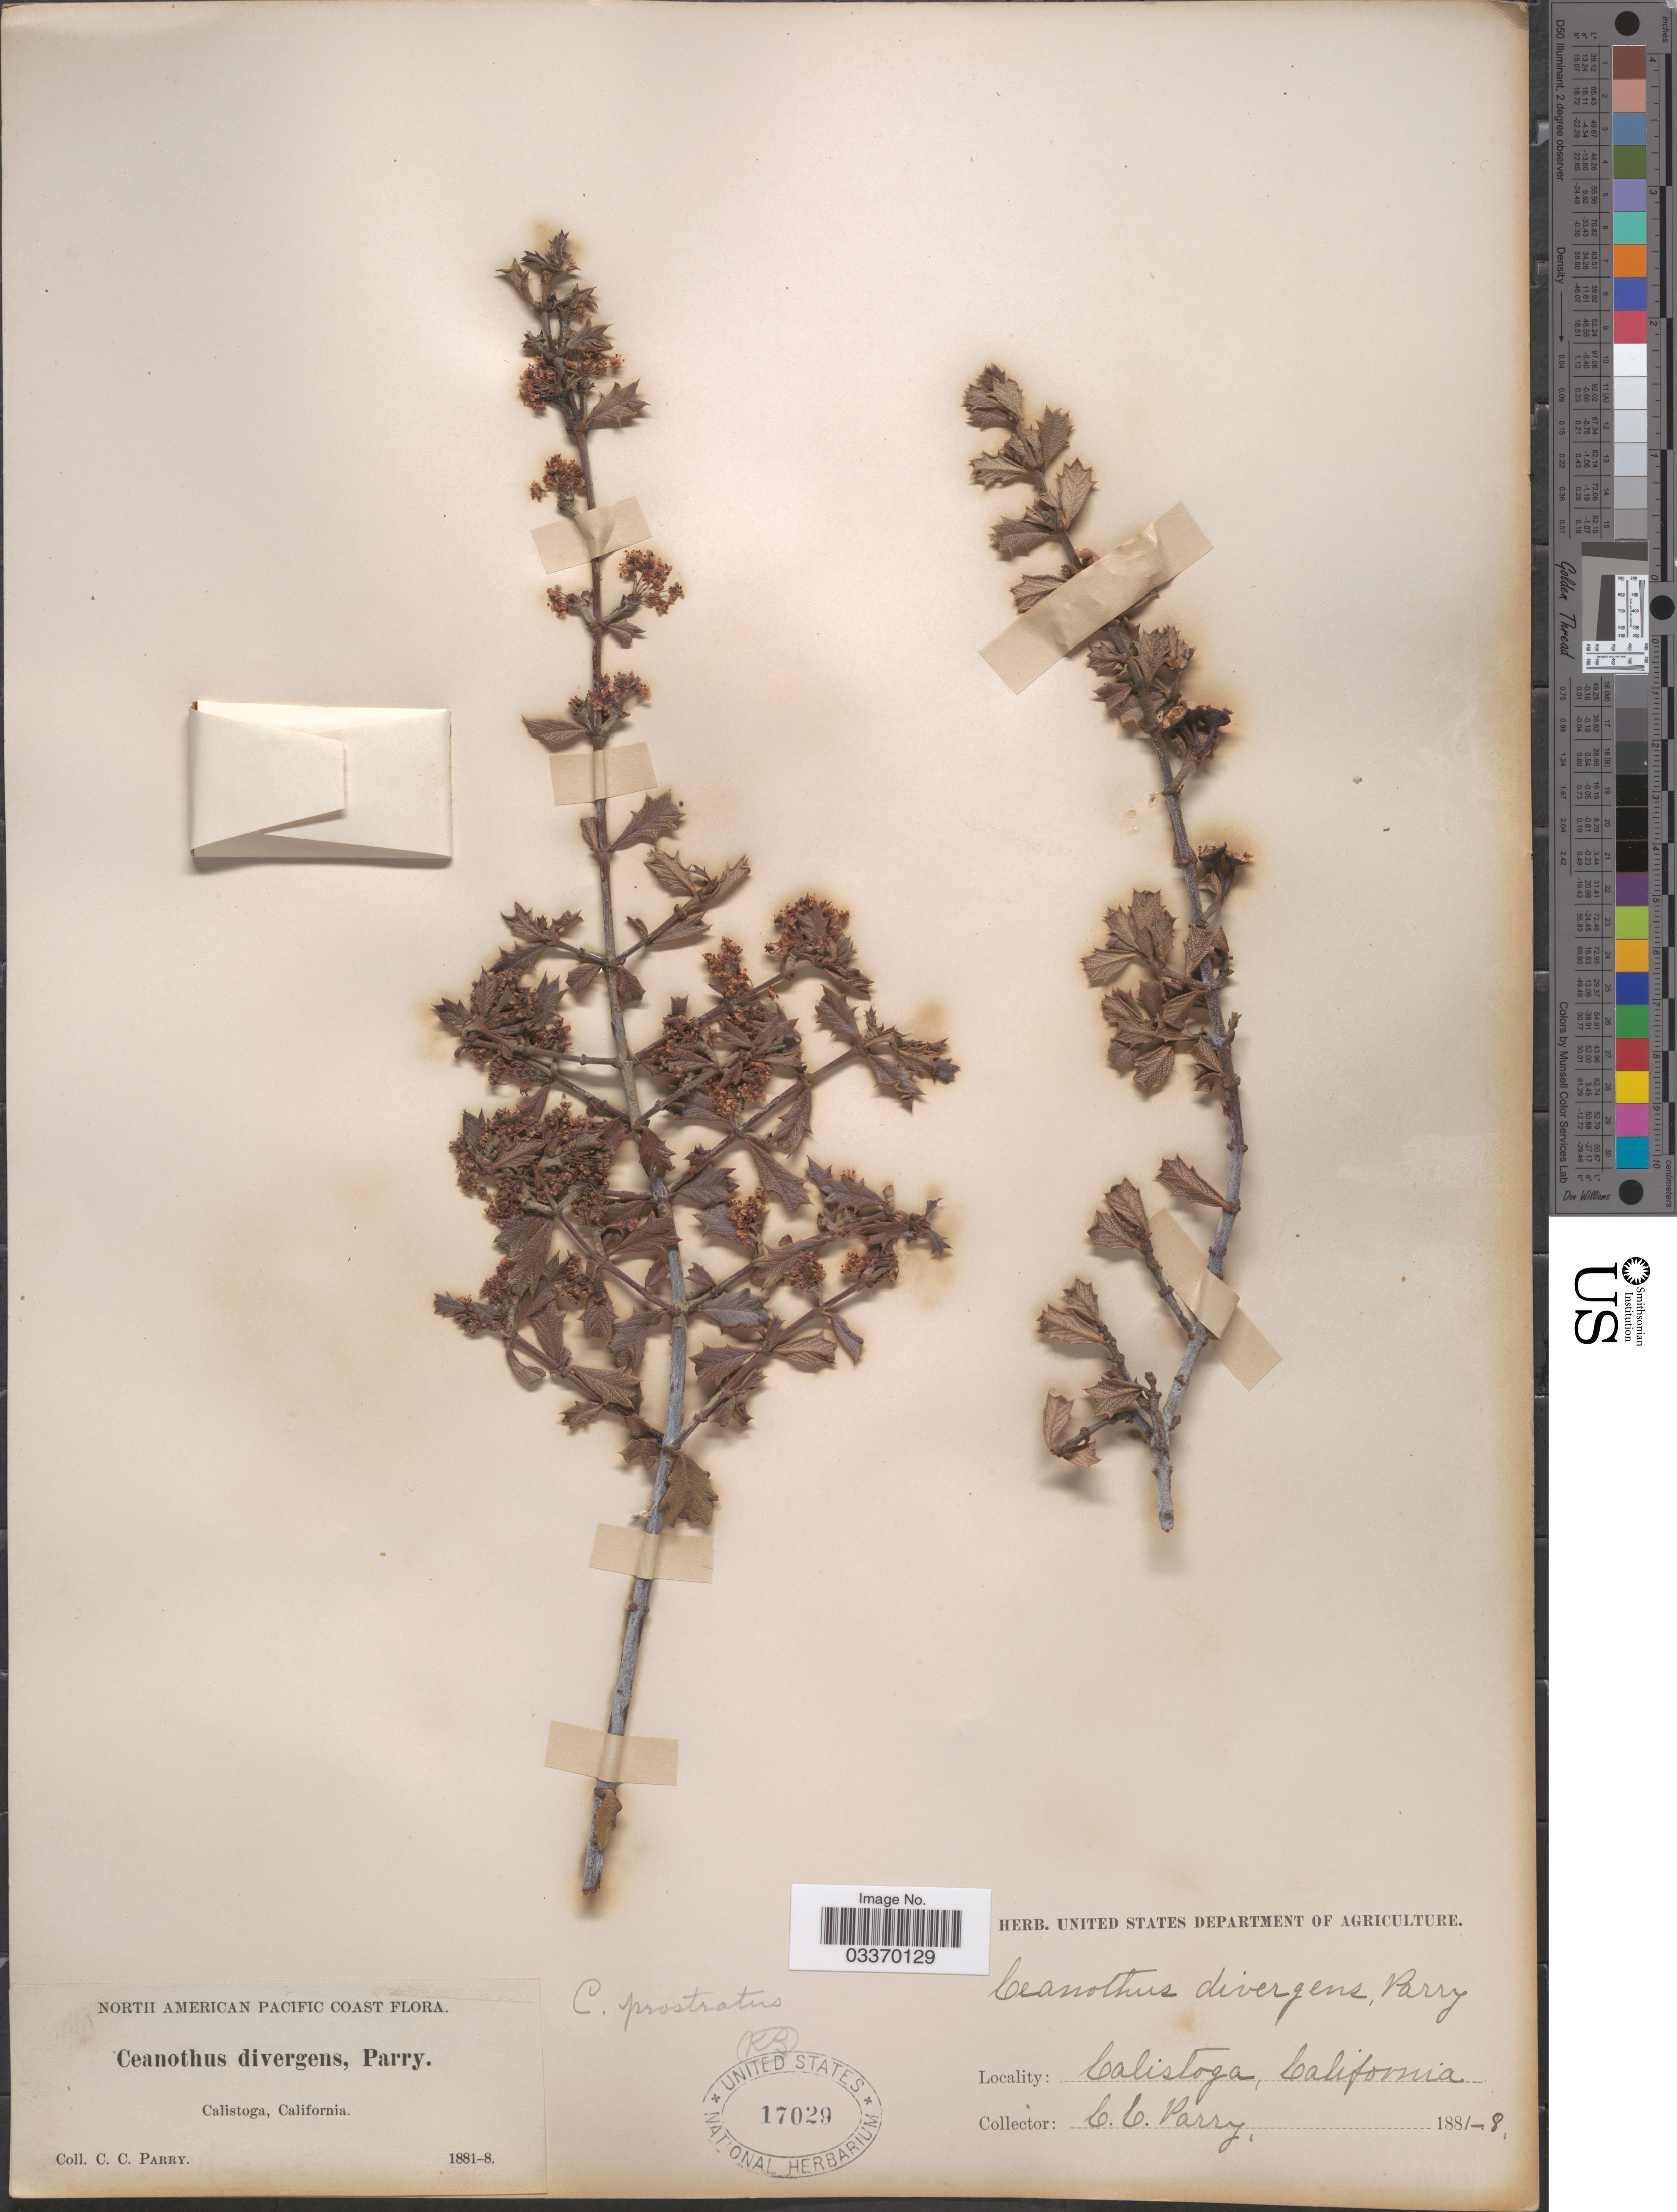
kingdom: Plantae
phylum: Tracheophyta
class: Magnoliopsida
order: Rosales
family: Rhamnaceae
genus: Ceanothus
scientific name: Ceanothus prostratus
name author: Benth.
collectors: C. C. Parry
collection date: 1881/1888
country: United States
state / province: California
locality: North American Pacific Coast, Calistoga.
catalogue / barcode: US 17029